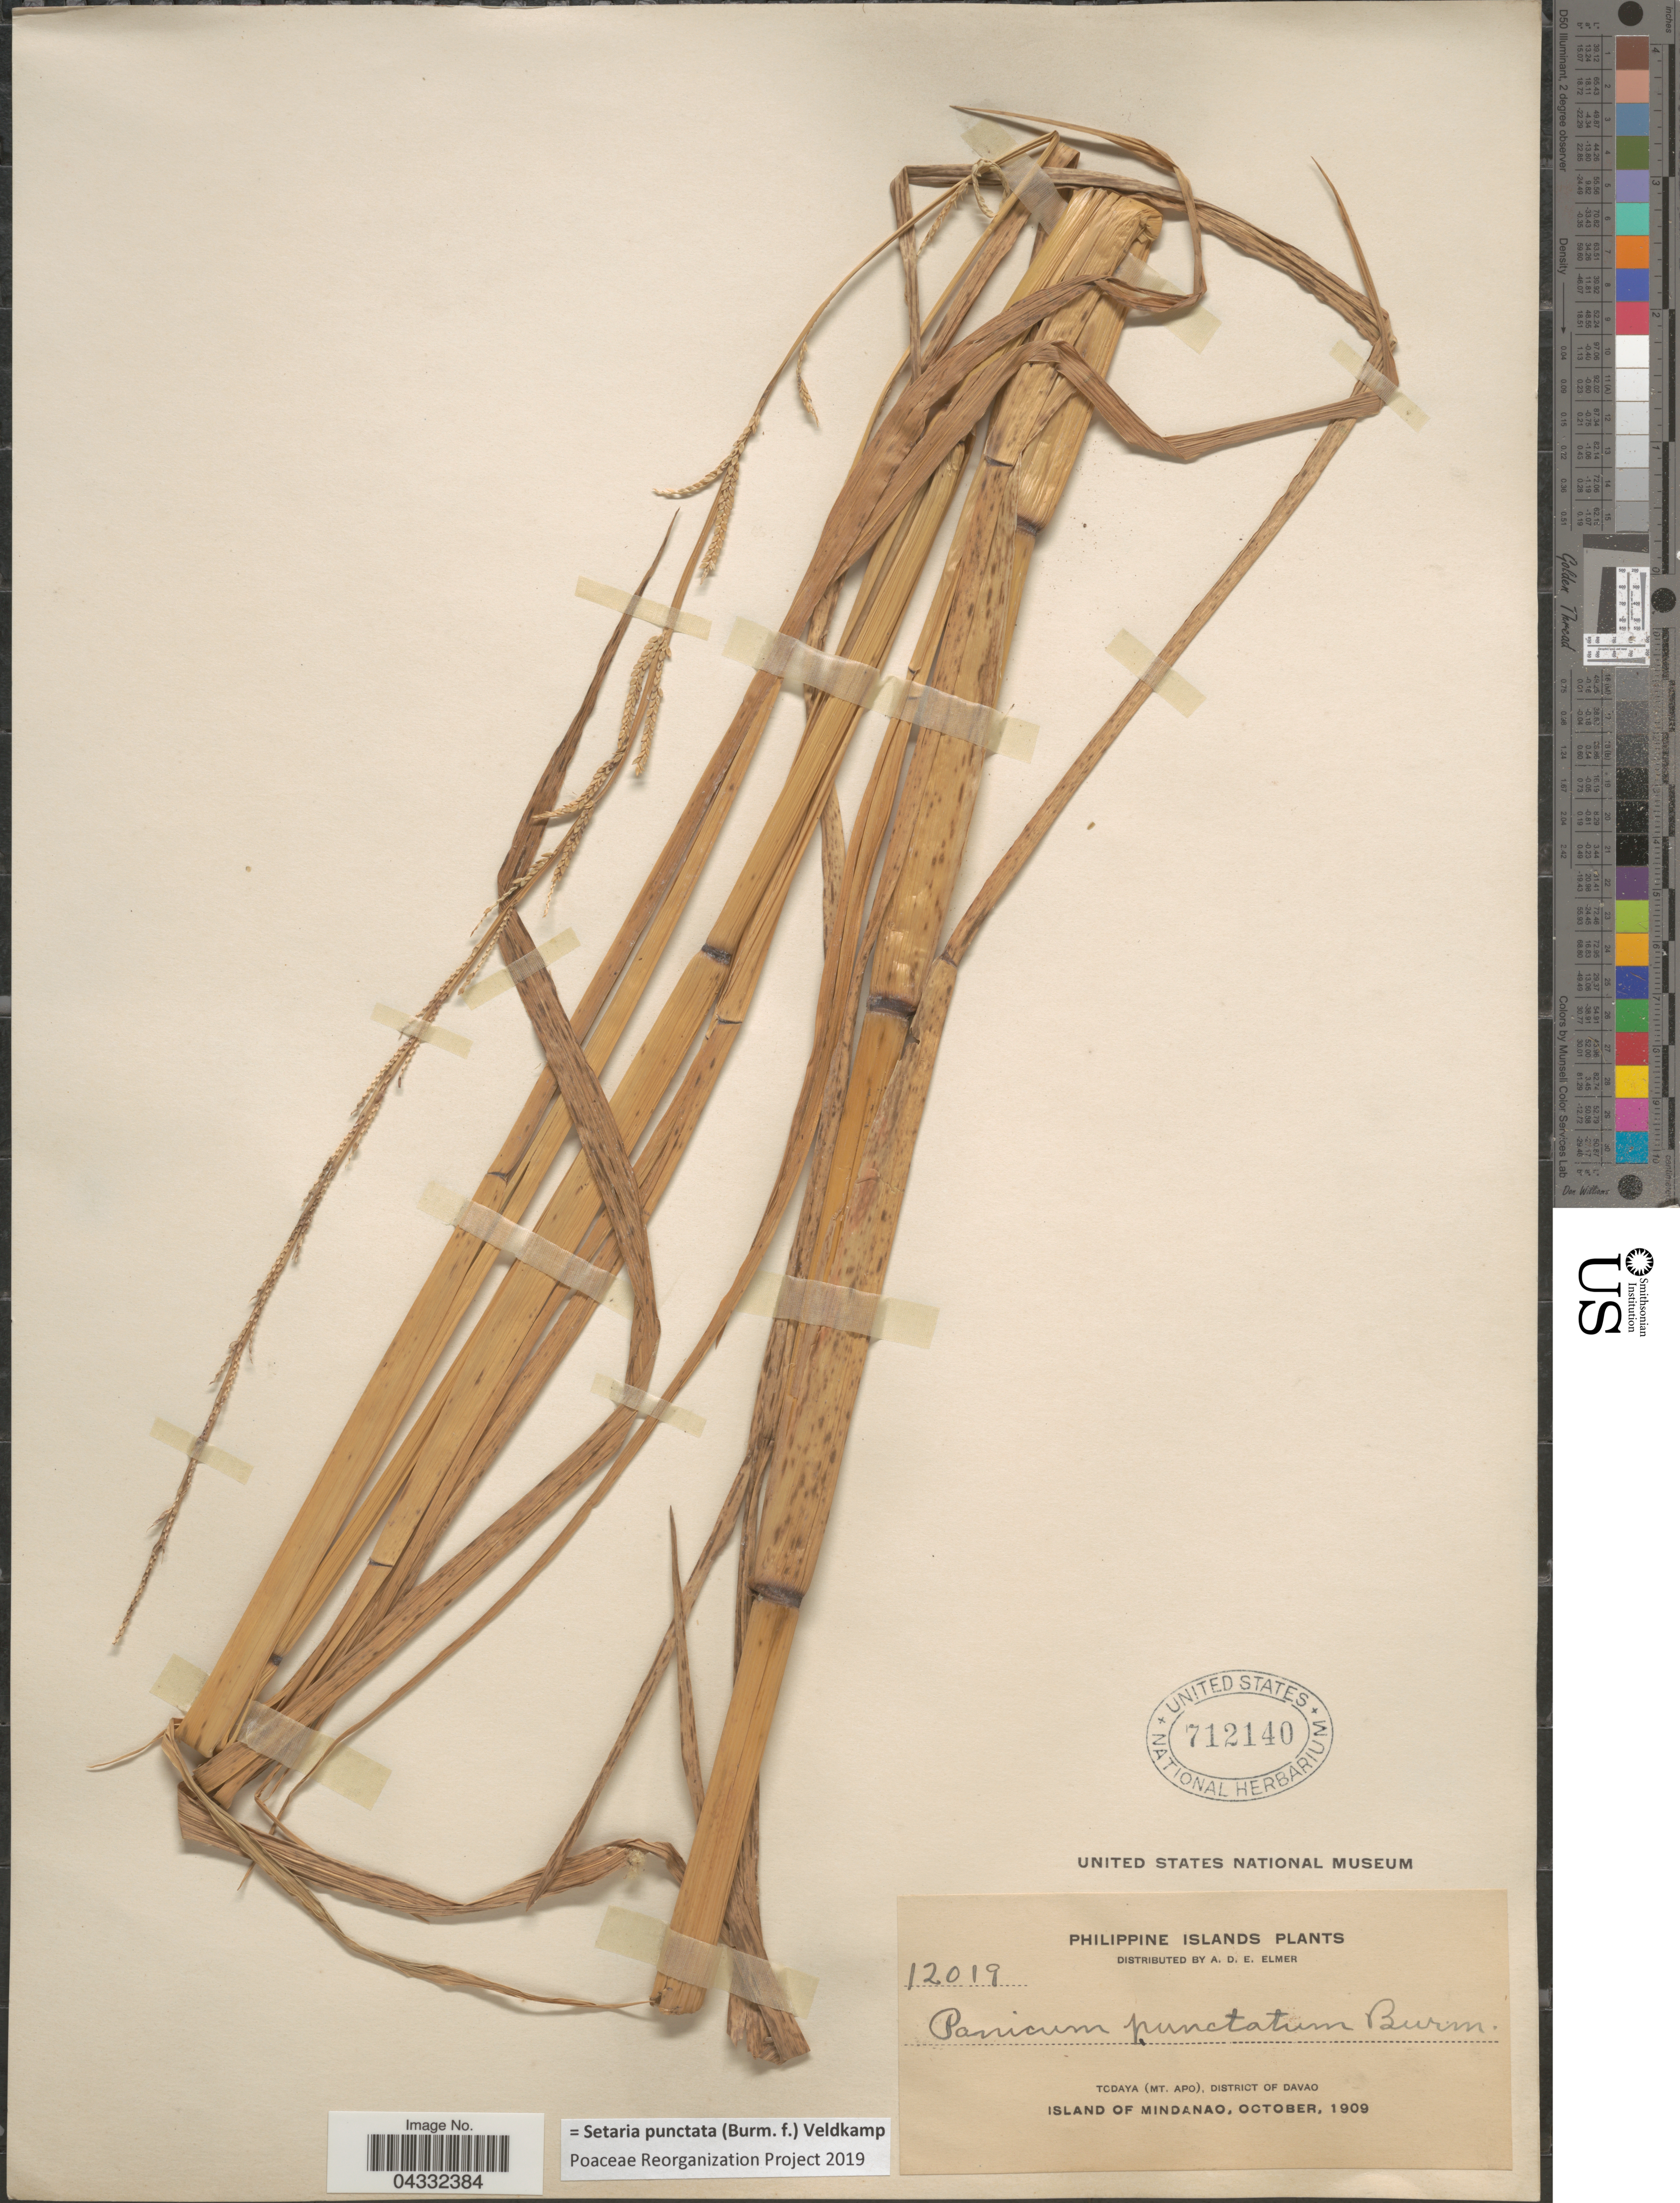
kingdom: Plantae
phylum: Tracheophyta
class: Liliopsida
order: Poales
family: Poaceae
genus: Setaria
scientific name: Setaria punctata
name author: (Burm. f.) Veldkamp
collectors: A. D. E. Elmer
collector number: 12019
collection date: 1909-10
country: Philippines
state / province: Davao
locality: Philippine Islands. Todaya (Mt. Apo), District of Davao. Island of Mindanao.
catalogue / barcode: US 712140